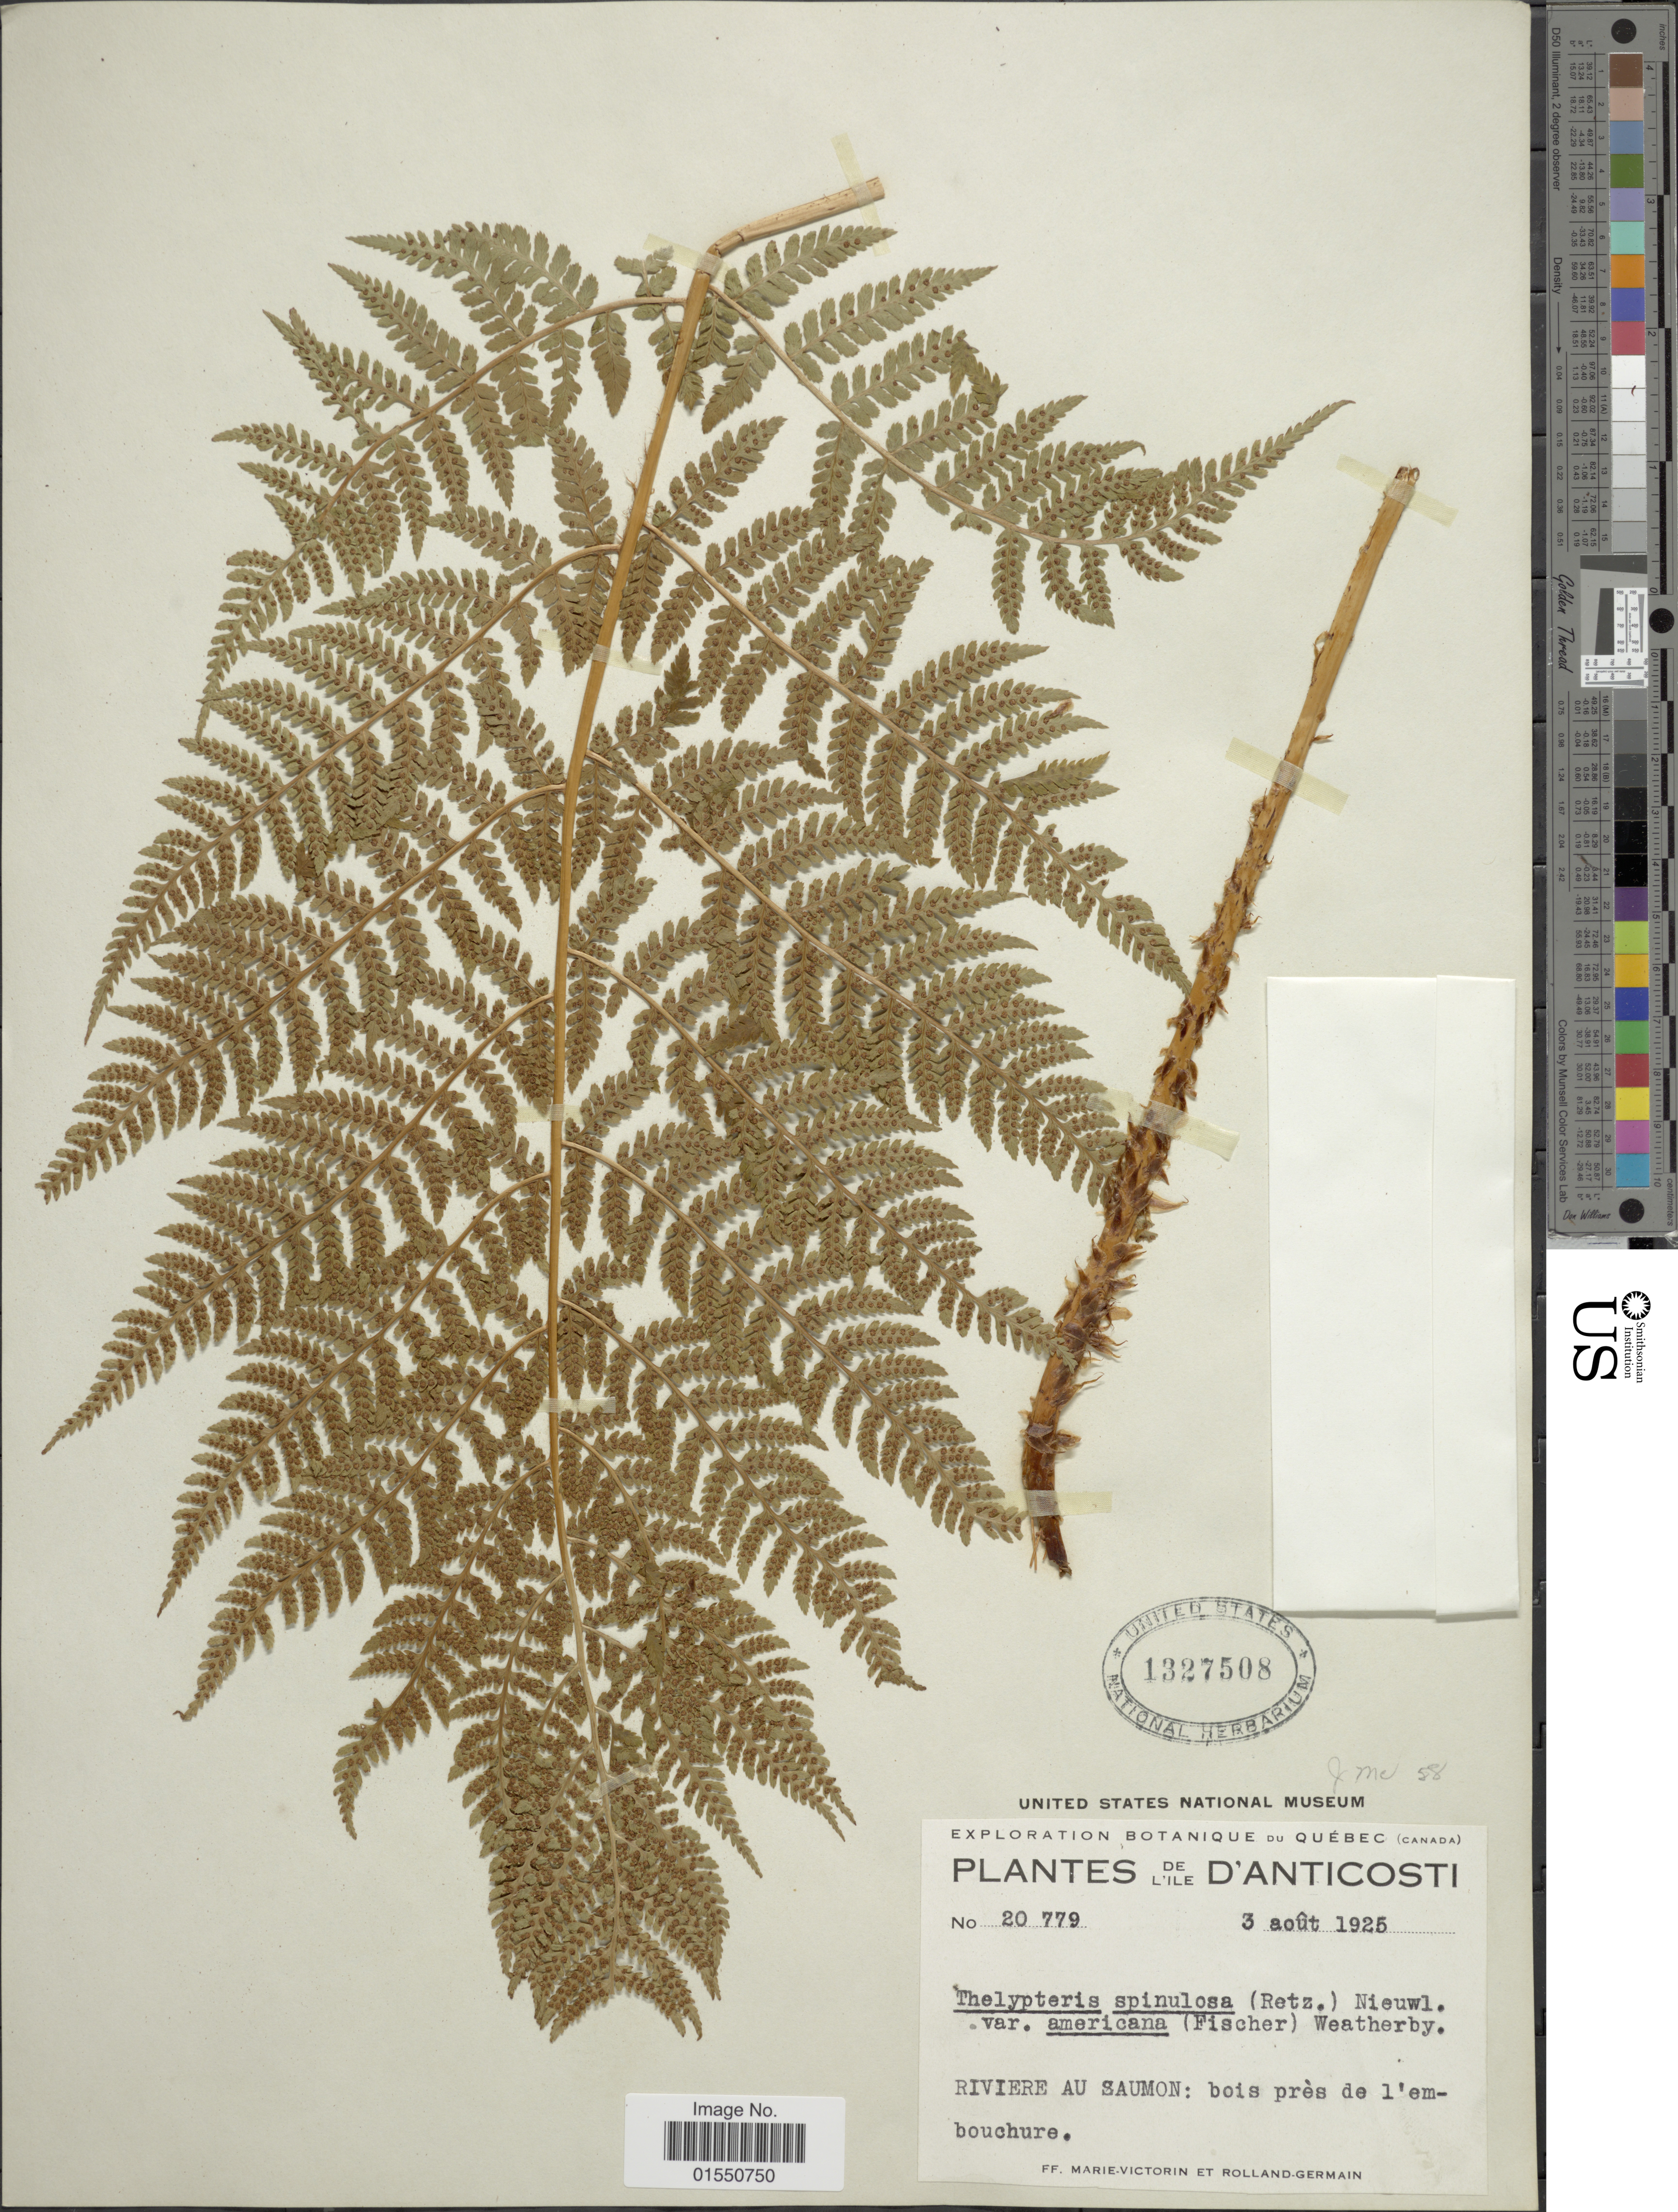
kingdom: Plantae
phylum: Tracheophyta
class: Polypodiopsida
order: Polypodiales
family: Dryopteridaceae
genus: Dryopteris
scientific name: Dryopteris expansa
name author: (C. Presl) Fraser-Jenk. & Jermy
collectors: F. Marie-Victorin & Rolland-Germain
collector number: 20779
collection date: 1925-08-03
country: Canada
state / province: Quebec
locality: De L' Ile D' Anticosti, Riviere Au Saumon: bois pres de l' embouchure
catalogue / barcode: US 1327508